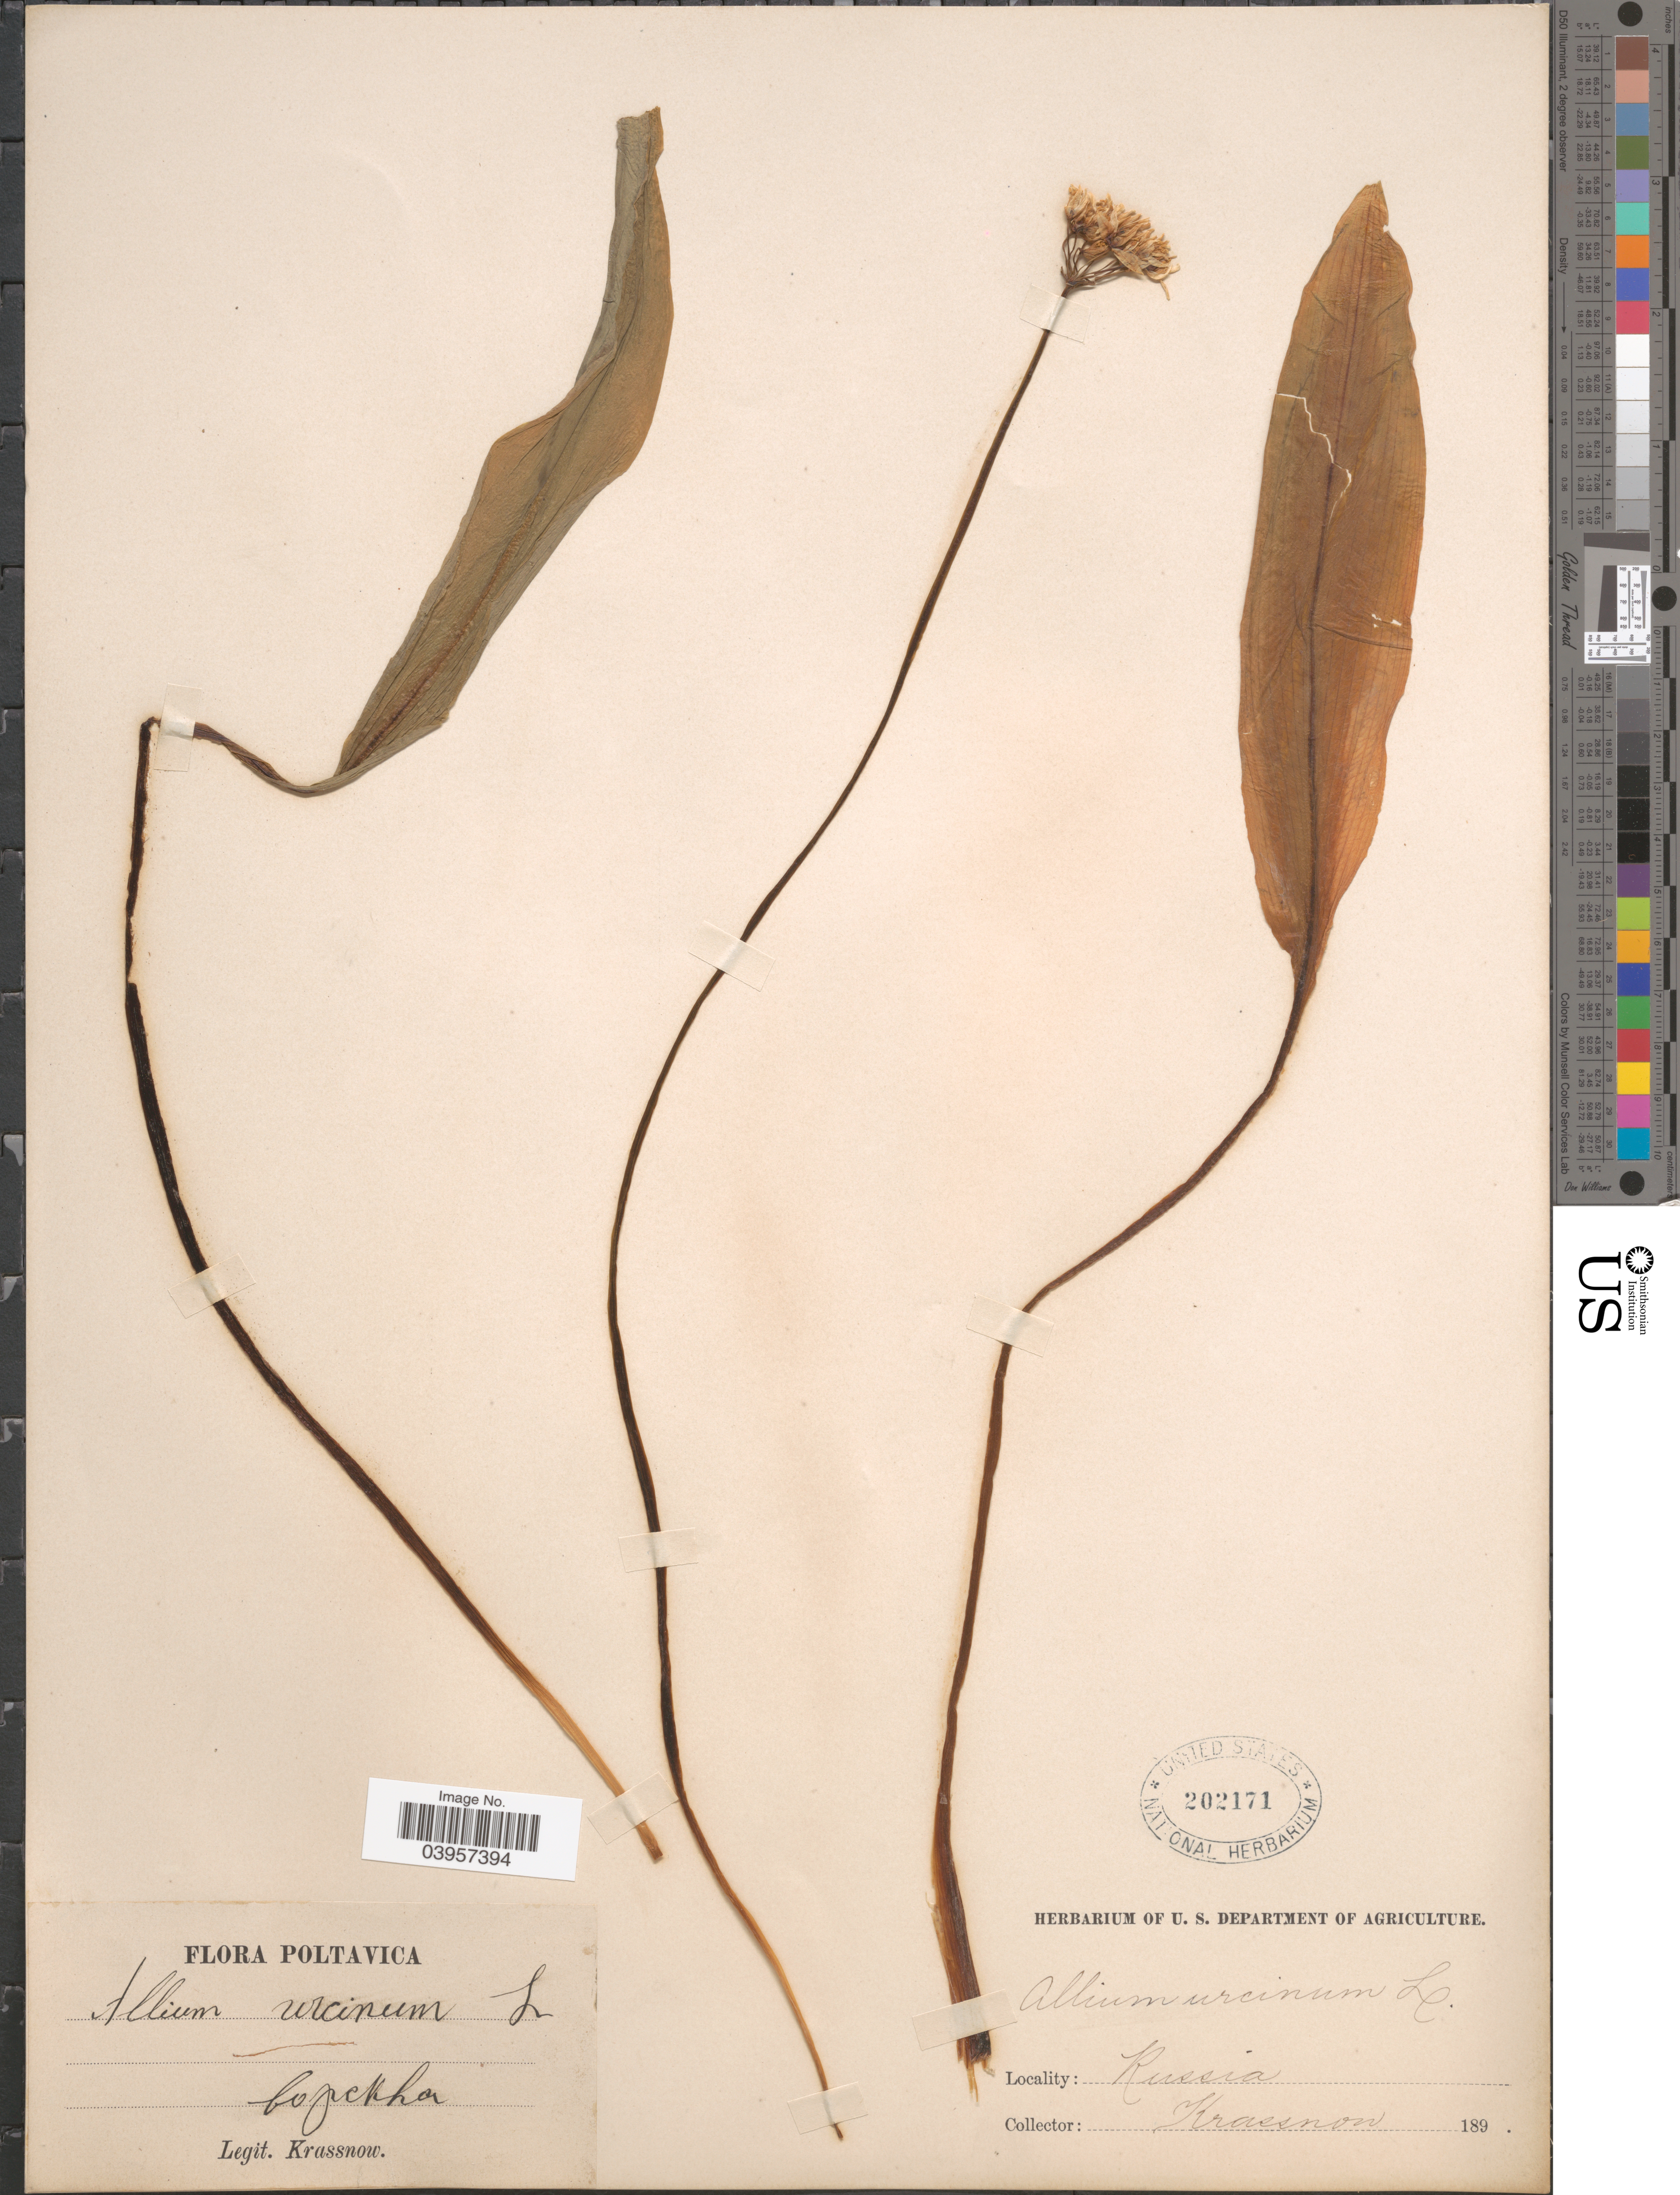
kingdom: Plantae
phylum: Tracheophyta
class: Liliopsida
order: Asparagales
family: Amaryllidaceae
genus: Allium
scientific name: Allium ursinum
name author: L.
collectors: -. Krassnow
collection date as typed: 189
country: Ukraine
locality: Poltavic. Copekha. Russia.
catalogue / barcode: US 202171